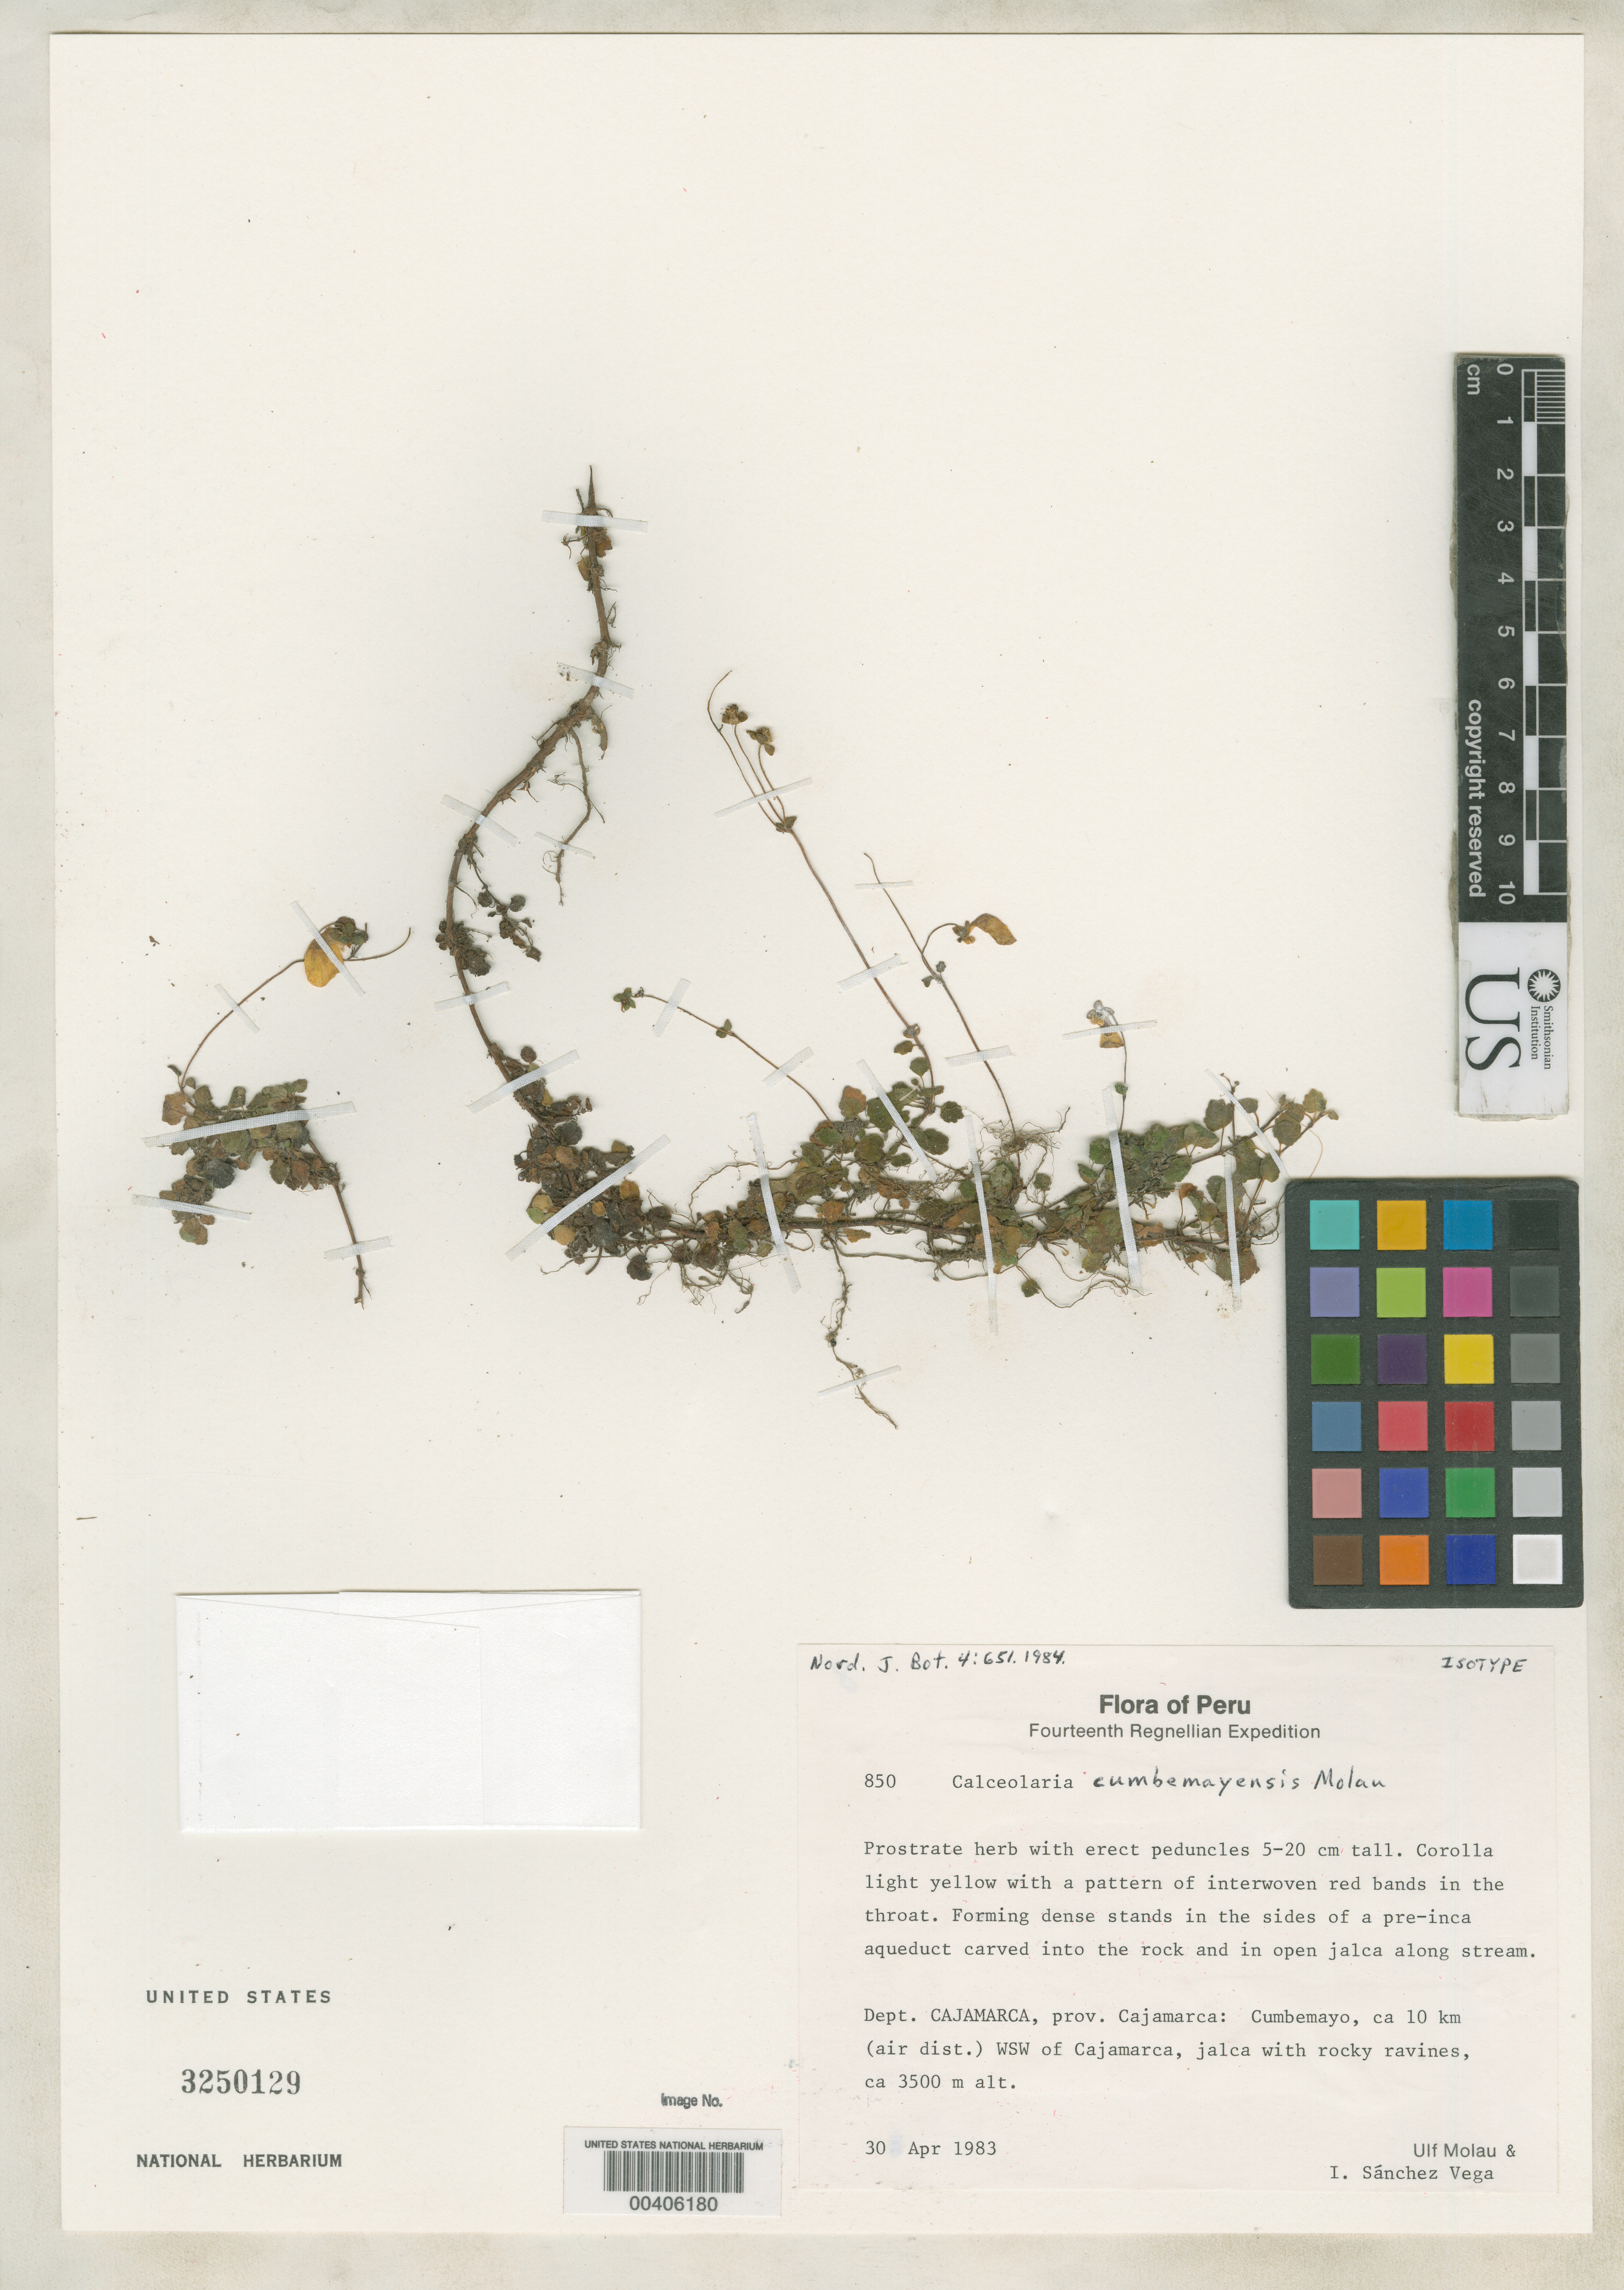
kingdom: Plantae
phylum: Tracheophyta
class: Magnoliopsida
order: Lamiales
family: Calceolariaceae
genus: Calceolaria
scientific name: Calceolaria cumbemayensis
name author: Molau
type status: Isotype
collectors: U. Molau & I. Sánchez Vega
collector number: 850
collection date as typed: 30 Apr 1983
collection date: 1983-04-30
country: Peru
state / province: Cajamarca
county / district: Cajamarca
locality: Cumbemayo, ca. 10 km (air dist.) WSW of Cajamarca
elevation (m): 3500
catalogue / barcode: US 3250129